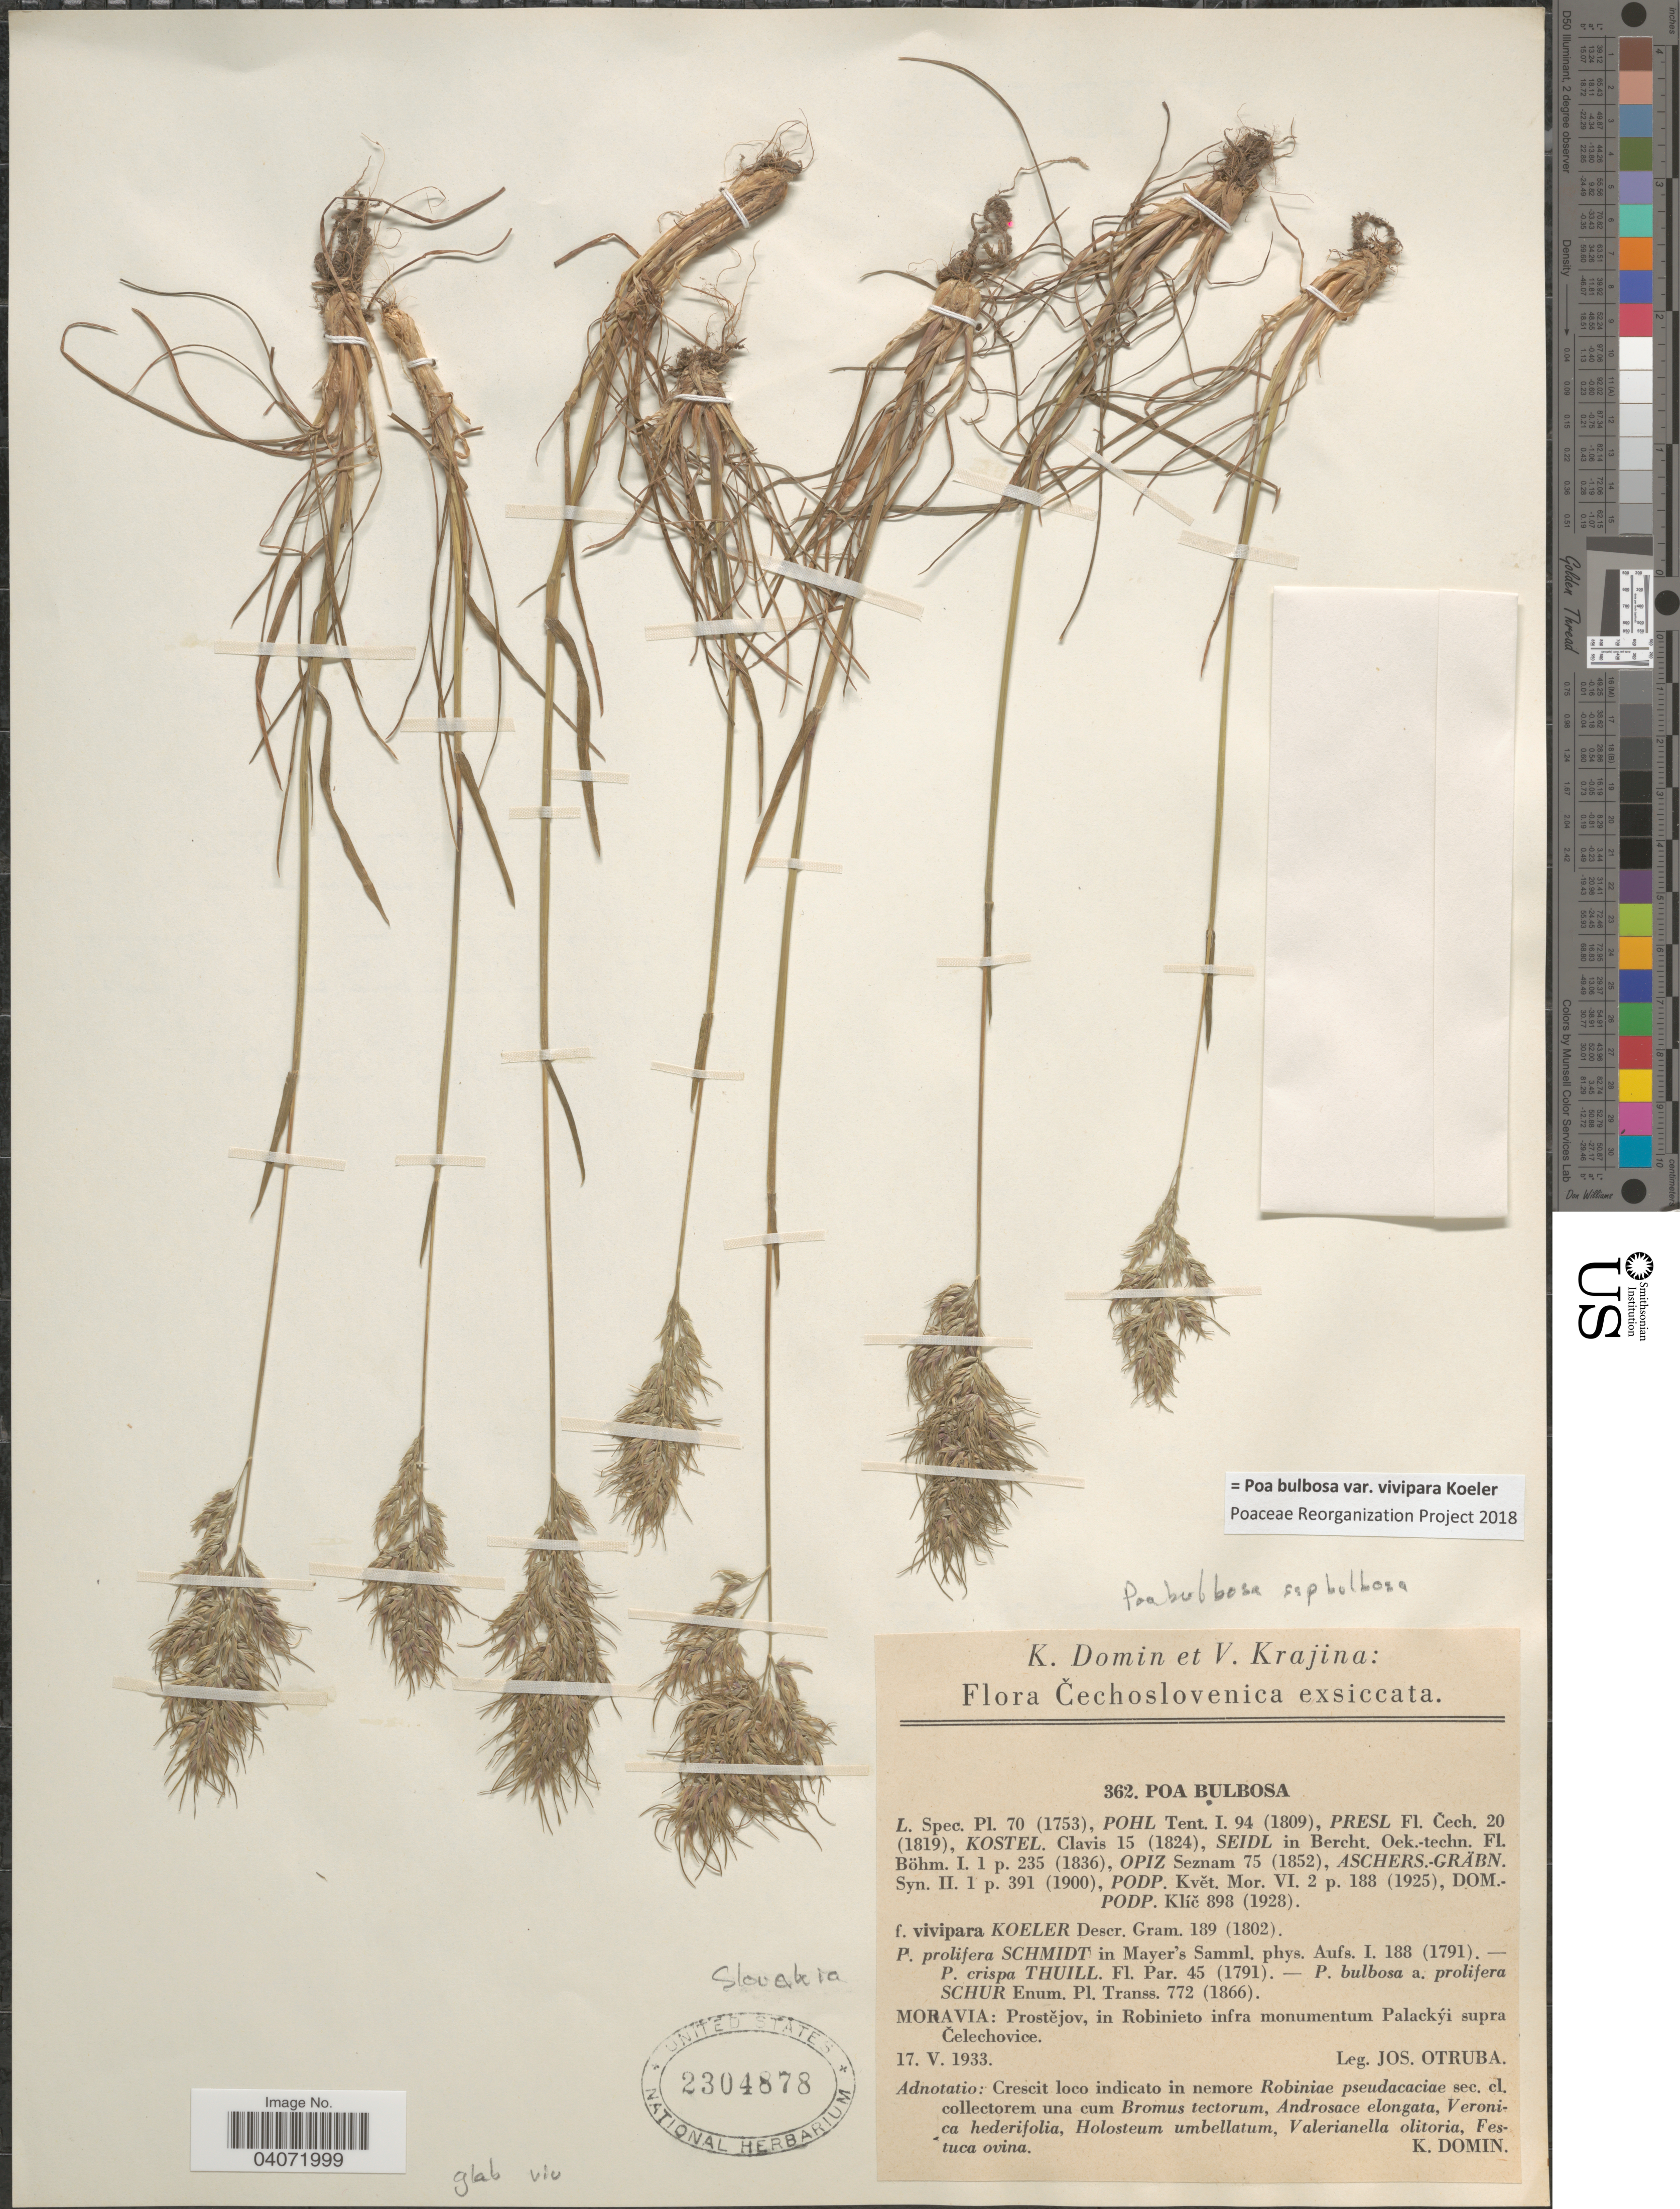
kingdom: Plantae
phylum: Tracheophyta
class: Liliopsida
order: Poales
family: Poaceae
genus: Poa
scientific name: Poa bulbosa subsp. bulbosa var. vivipara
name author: Koeler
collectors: J. Otruba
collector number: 362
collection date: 1933-05-17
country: Czechia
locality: Slovakia. Moravia: Prostĕjov, in Robinieto infra monumentum Palackýi supra Čelechovice.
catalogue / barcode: US 2304878